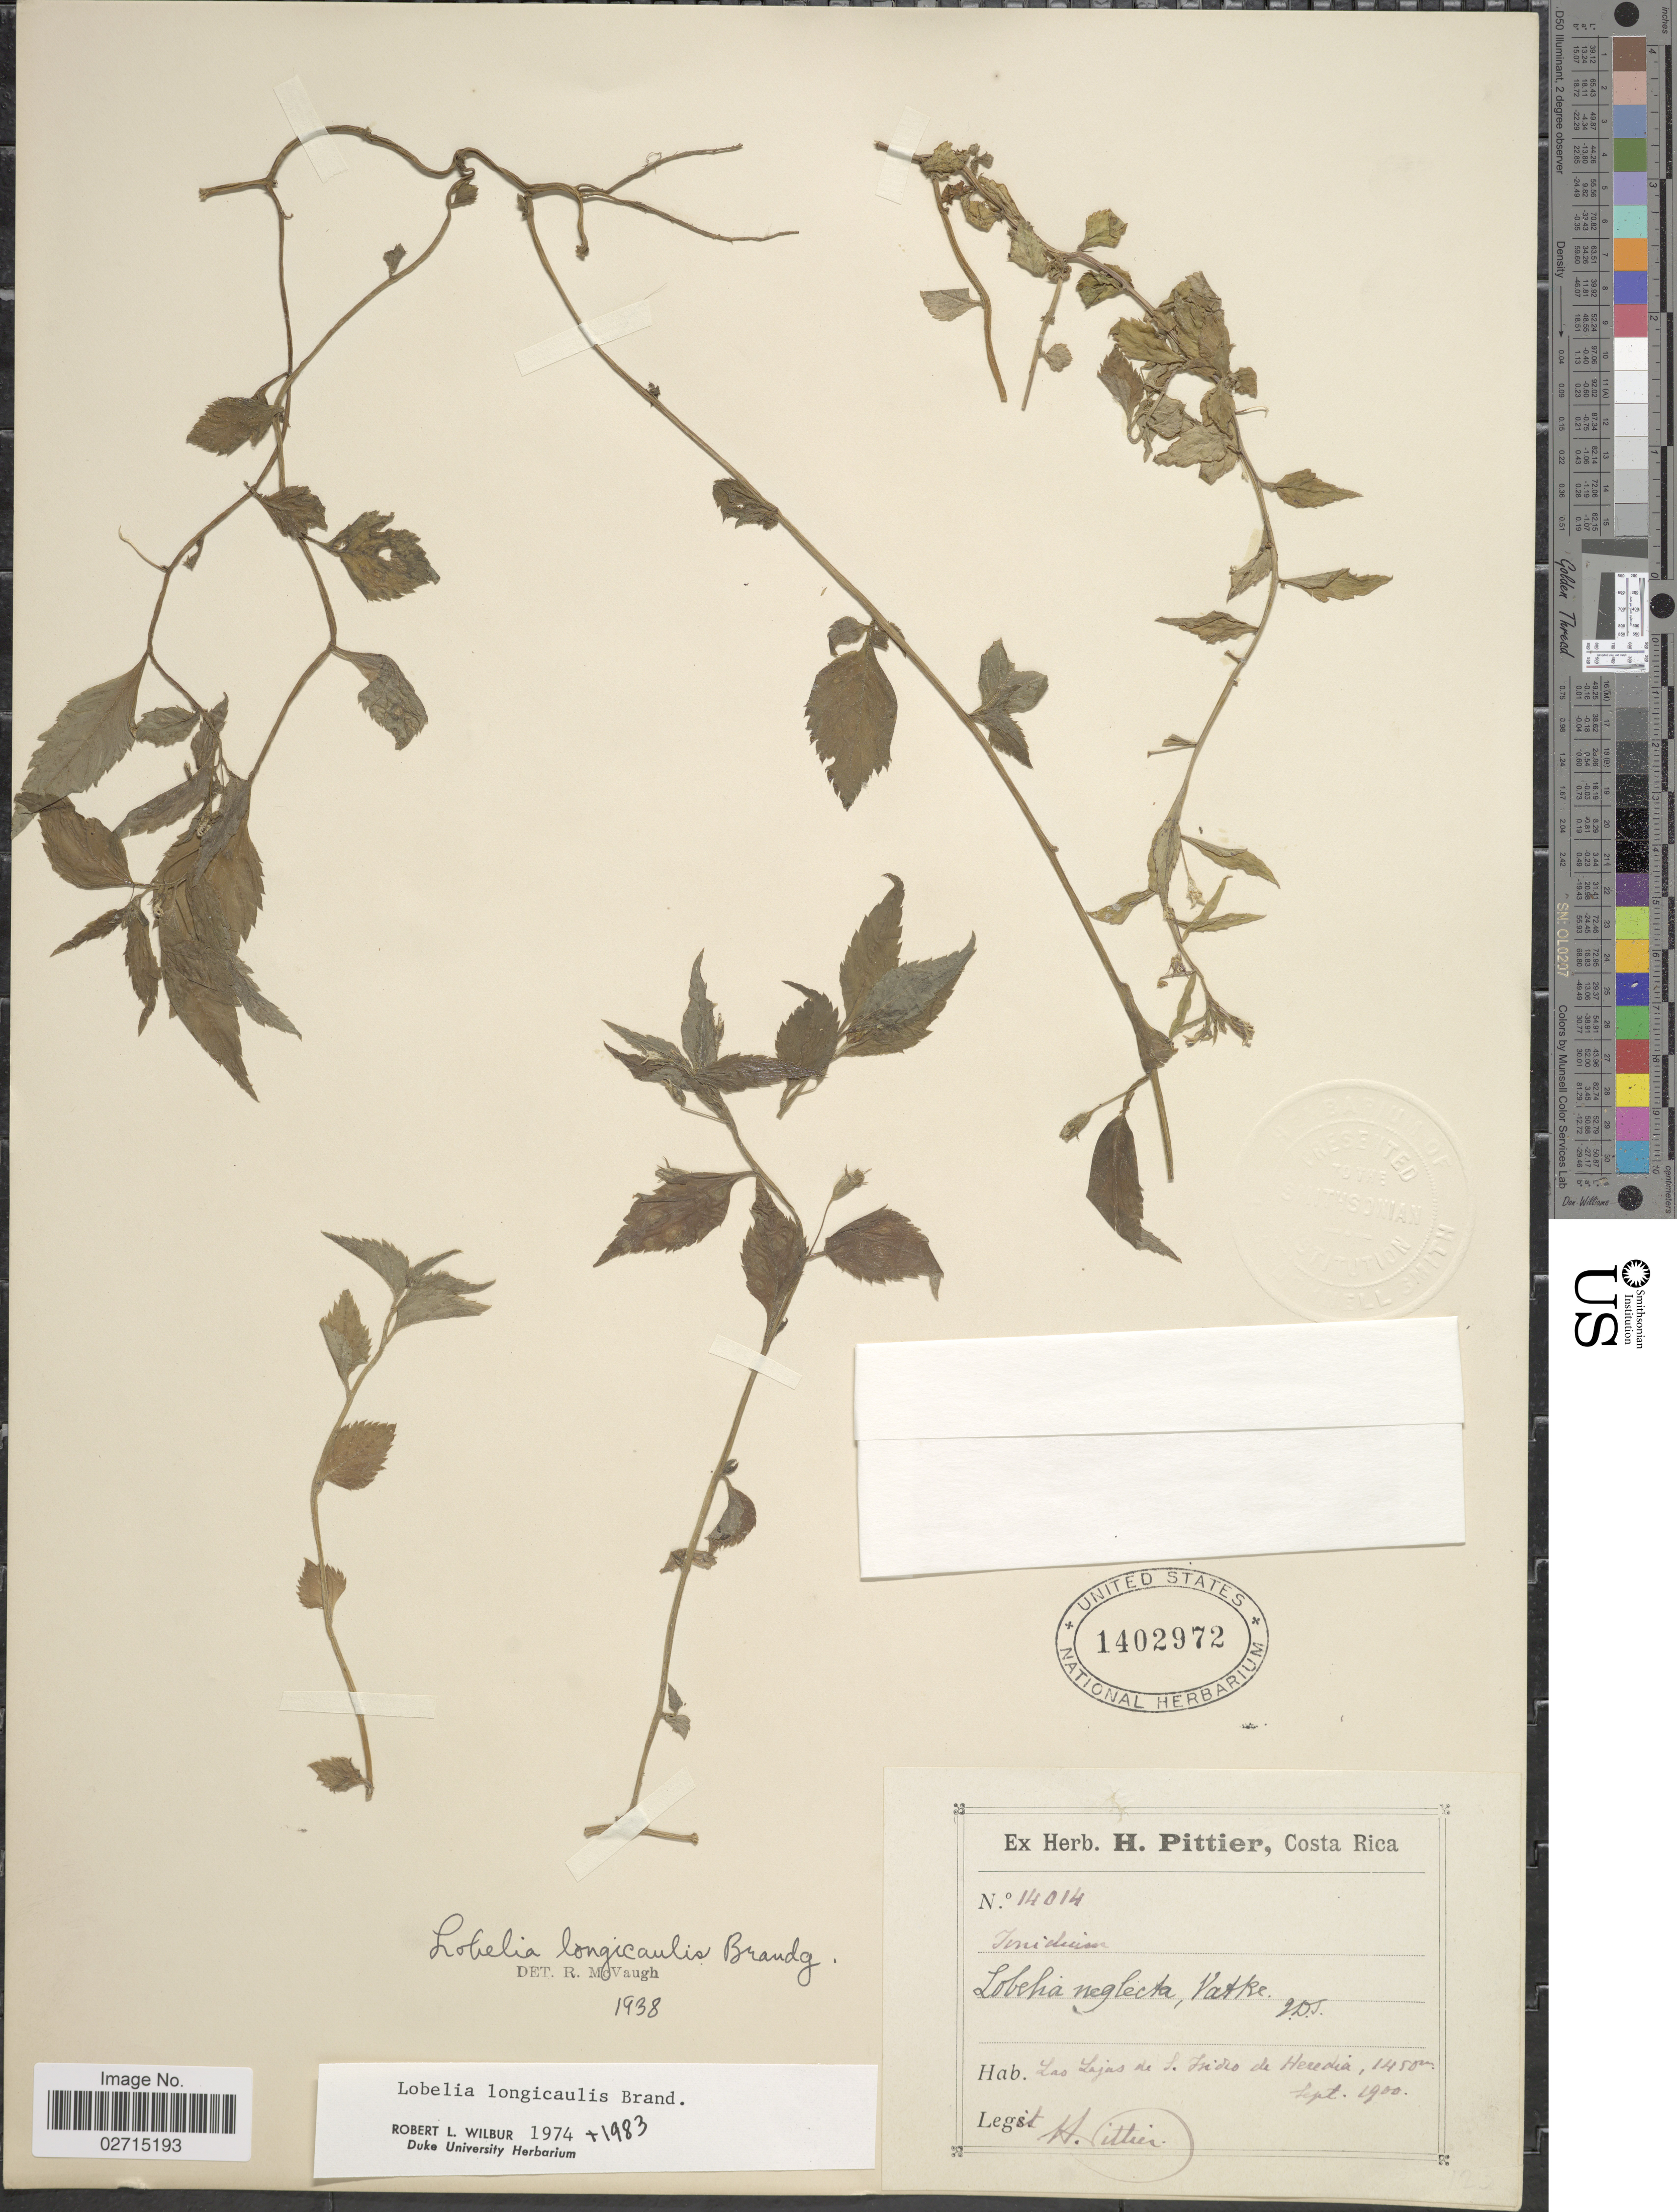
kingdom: Plantae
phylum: Tracheophyta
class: Magnoliopsida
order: Asterales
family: Campanulaceae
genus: Lobelia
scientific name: Lobelia longicaulis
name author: Brandegee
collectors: H. F. Pittier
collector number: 14014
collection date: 1900-09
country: Costa Rica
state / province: Heredia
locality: Las Lojas de S. Isidro de Heredia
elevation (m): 1450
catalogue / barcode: US 1402972